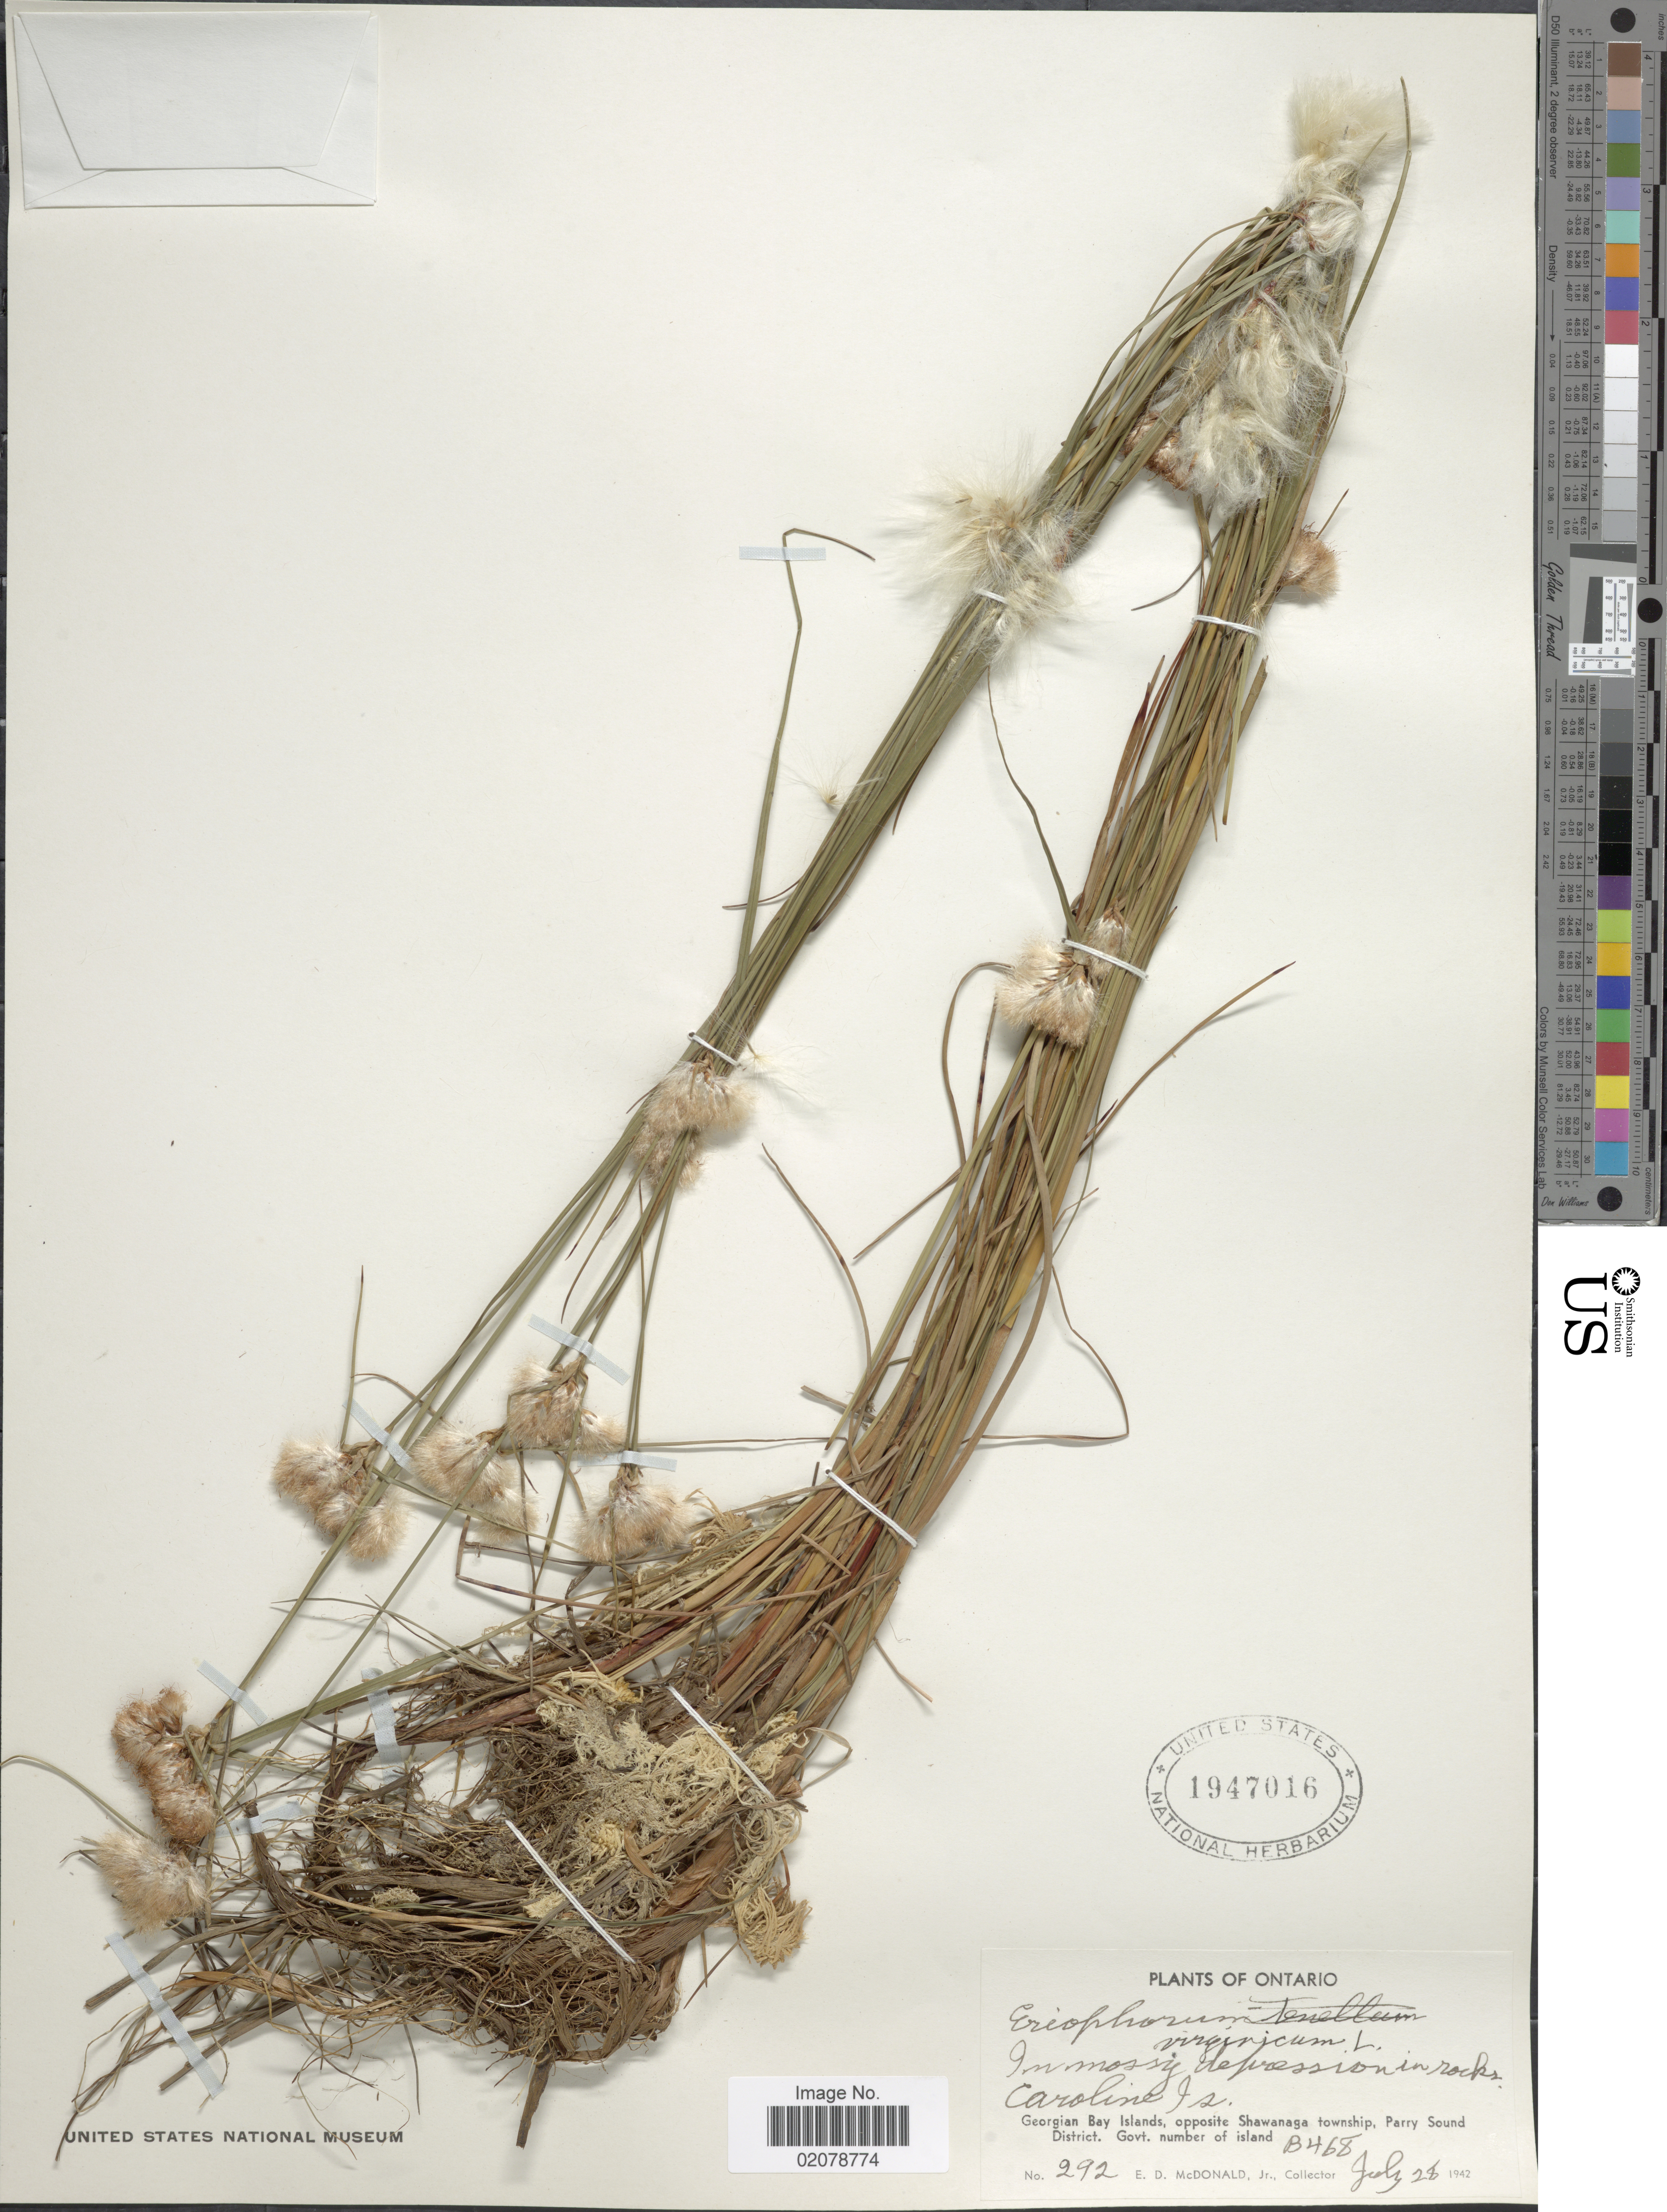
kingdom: Plantae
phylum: Tracheophyta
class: Liliopsida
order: Poales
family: Cyperaceae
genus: Eriophorum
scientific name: Eriophorum virginicum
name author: L.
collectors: E. D. McDonald Jr.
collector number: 292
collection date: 1942-07-28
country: Canada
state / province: Ontario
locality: Caroline Is. Georgian Bay Islands, opposite Shawanaga township, Parry Sound District.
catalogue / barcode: US 1947016